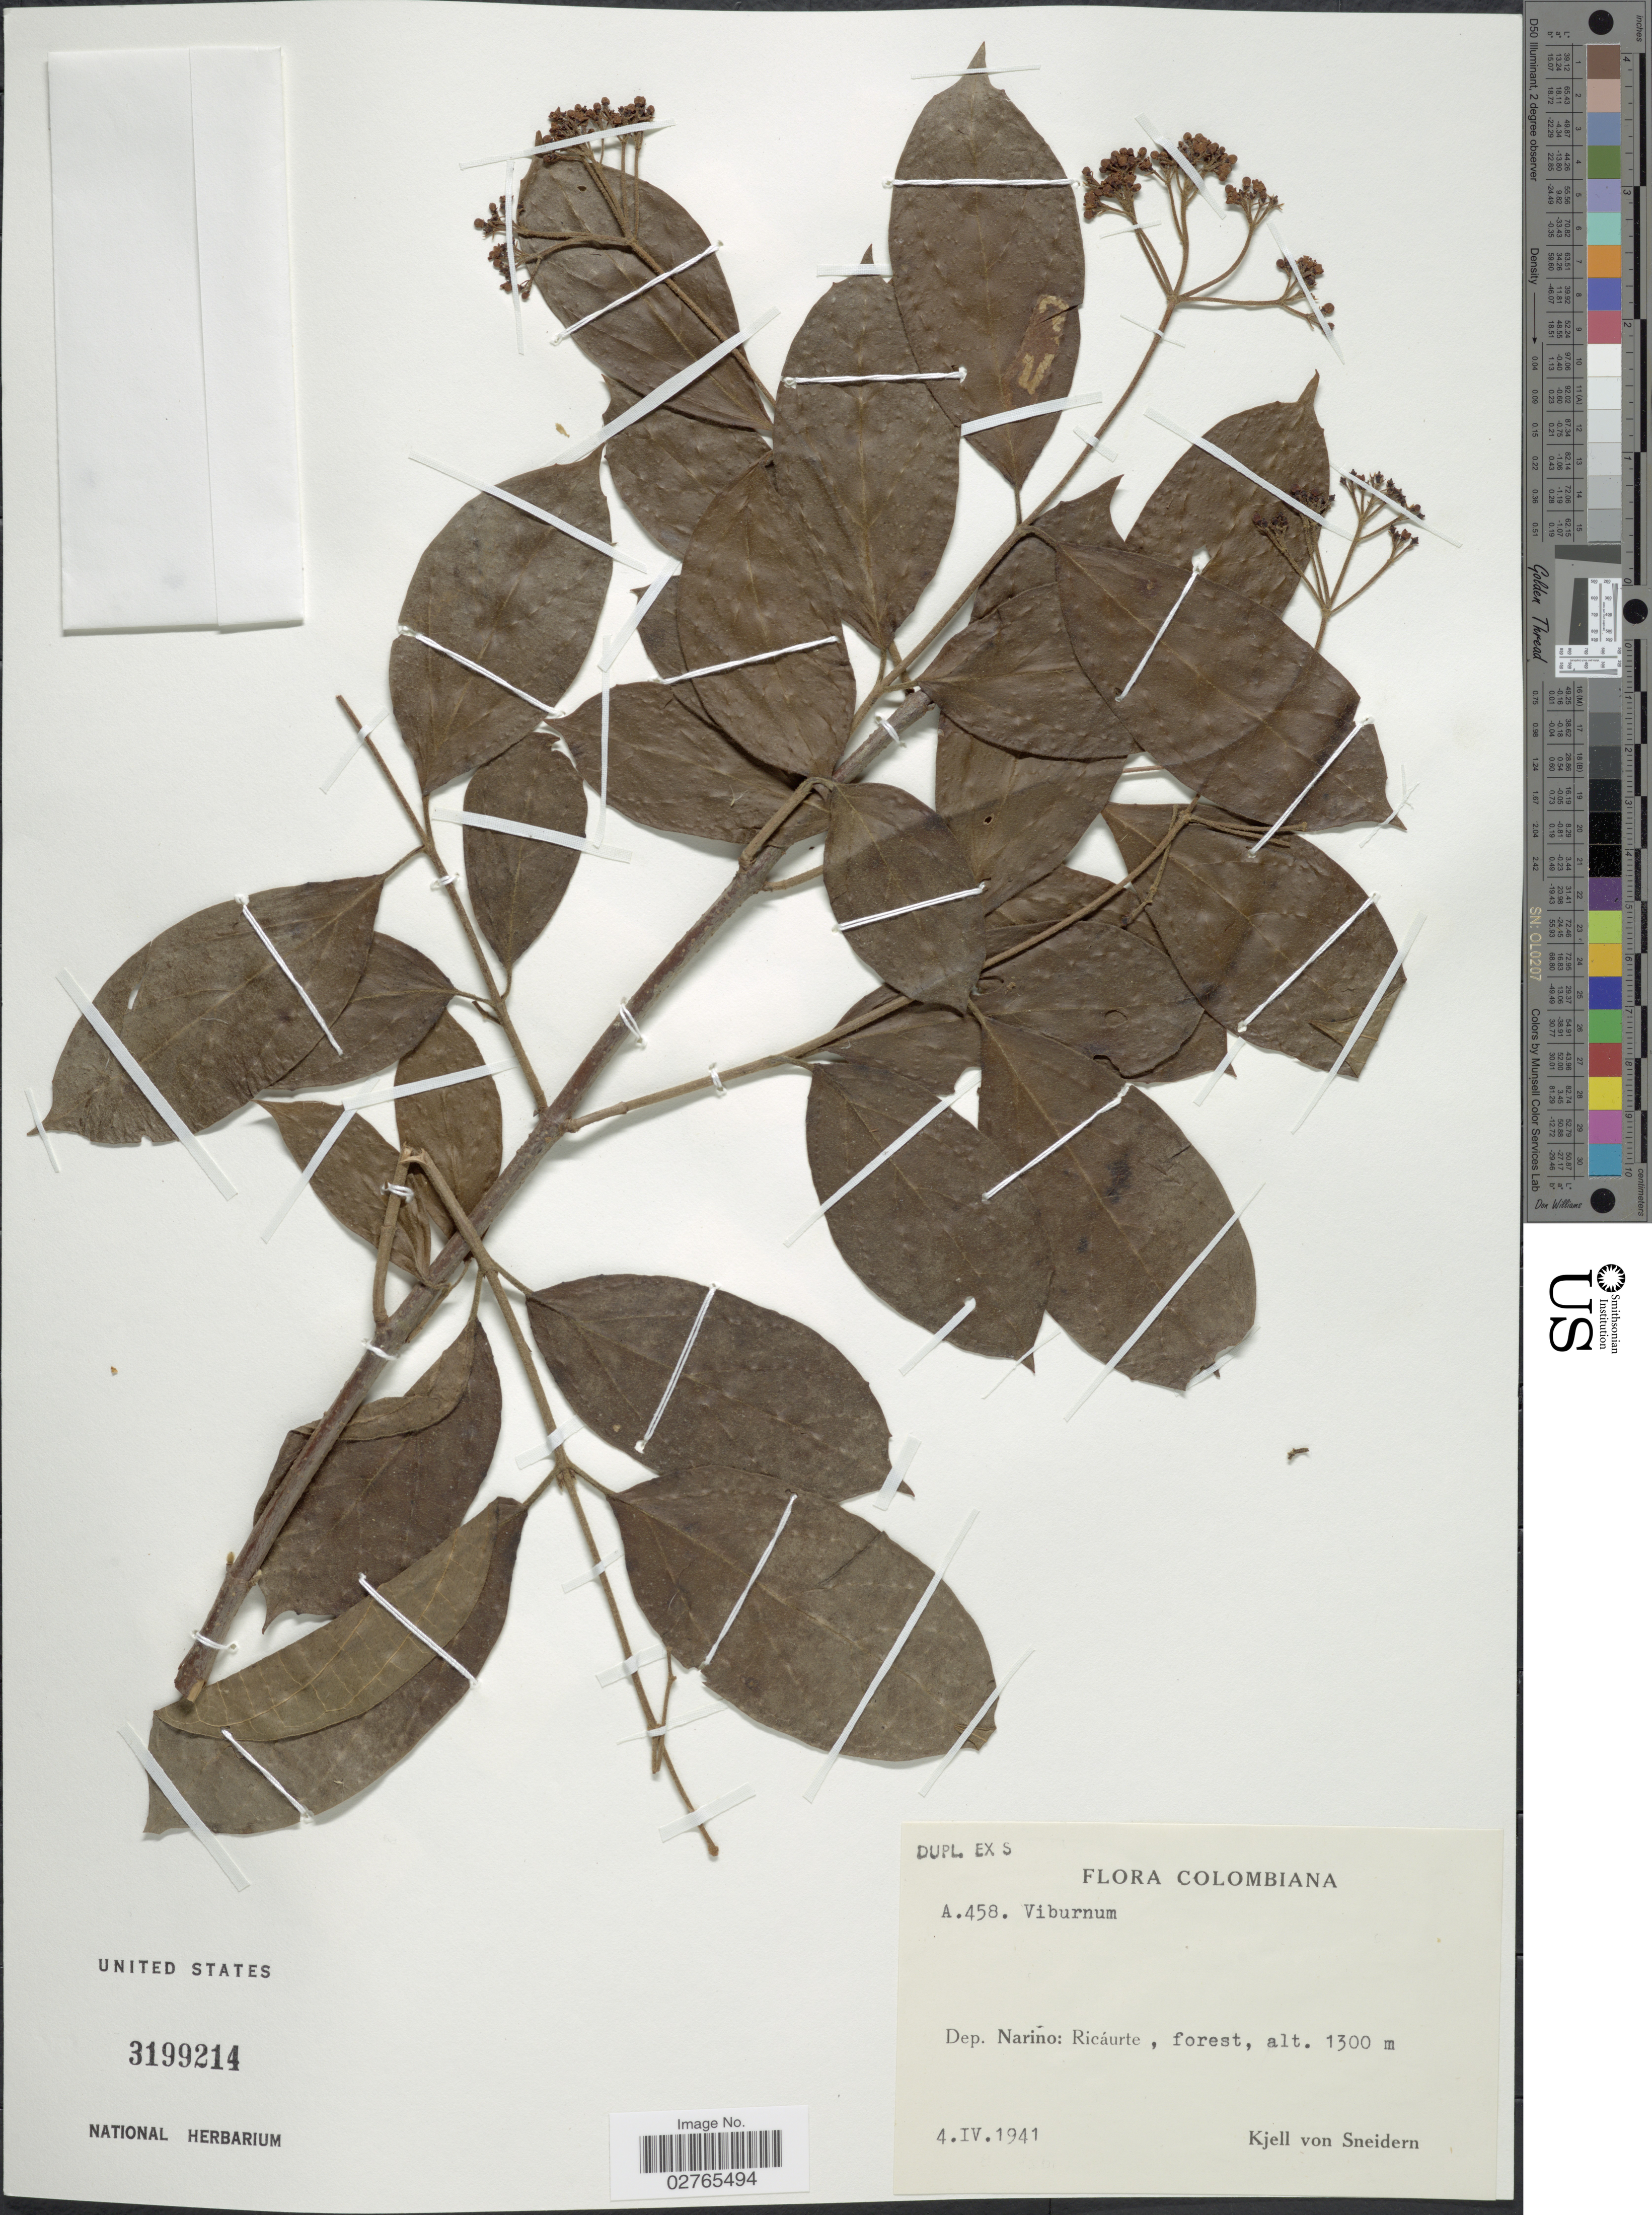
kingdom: Plantae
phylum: Tracheophyta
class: Magnoliopsida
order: Dipsacales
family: Viburnaceae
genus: Viburnum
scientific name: Viburnum sp.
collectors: K. von Sneidern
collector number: A.458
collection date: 1941-04-04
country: Colombia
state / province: Nariño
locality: Dep. Narino: Ricáurte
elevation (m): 1300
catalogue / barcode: US 3199214